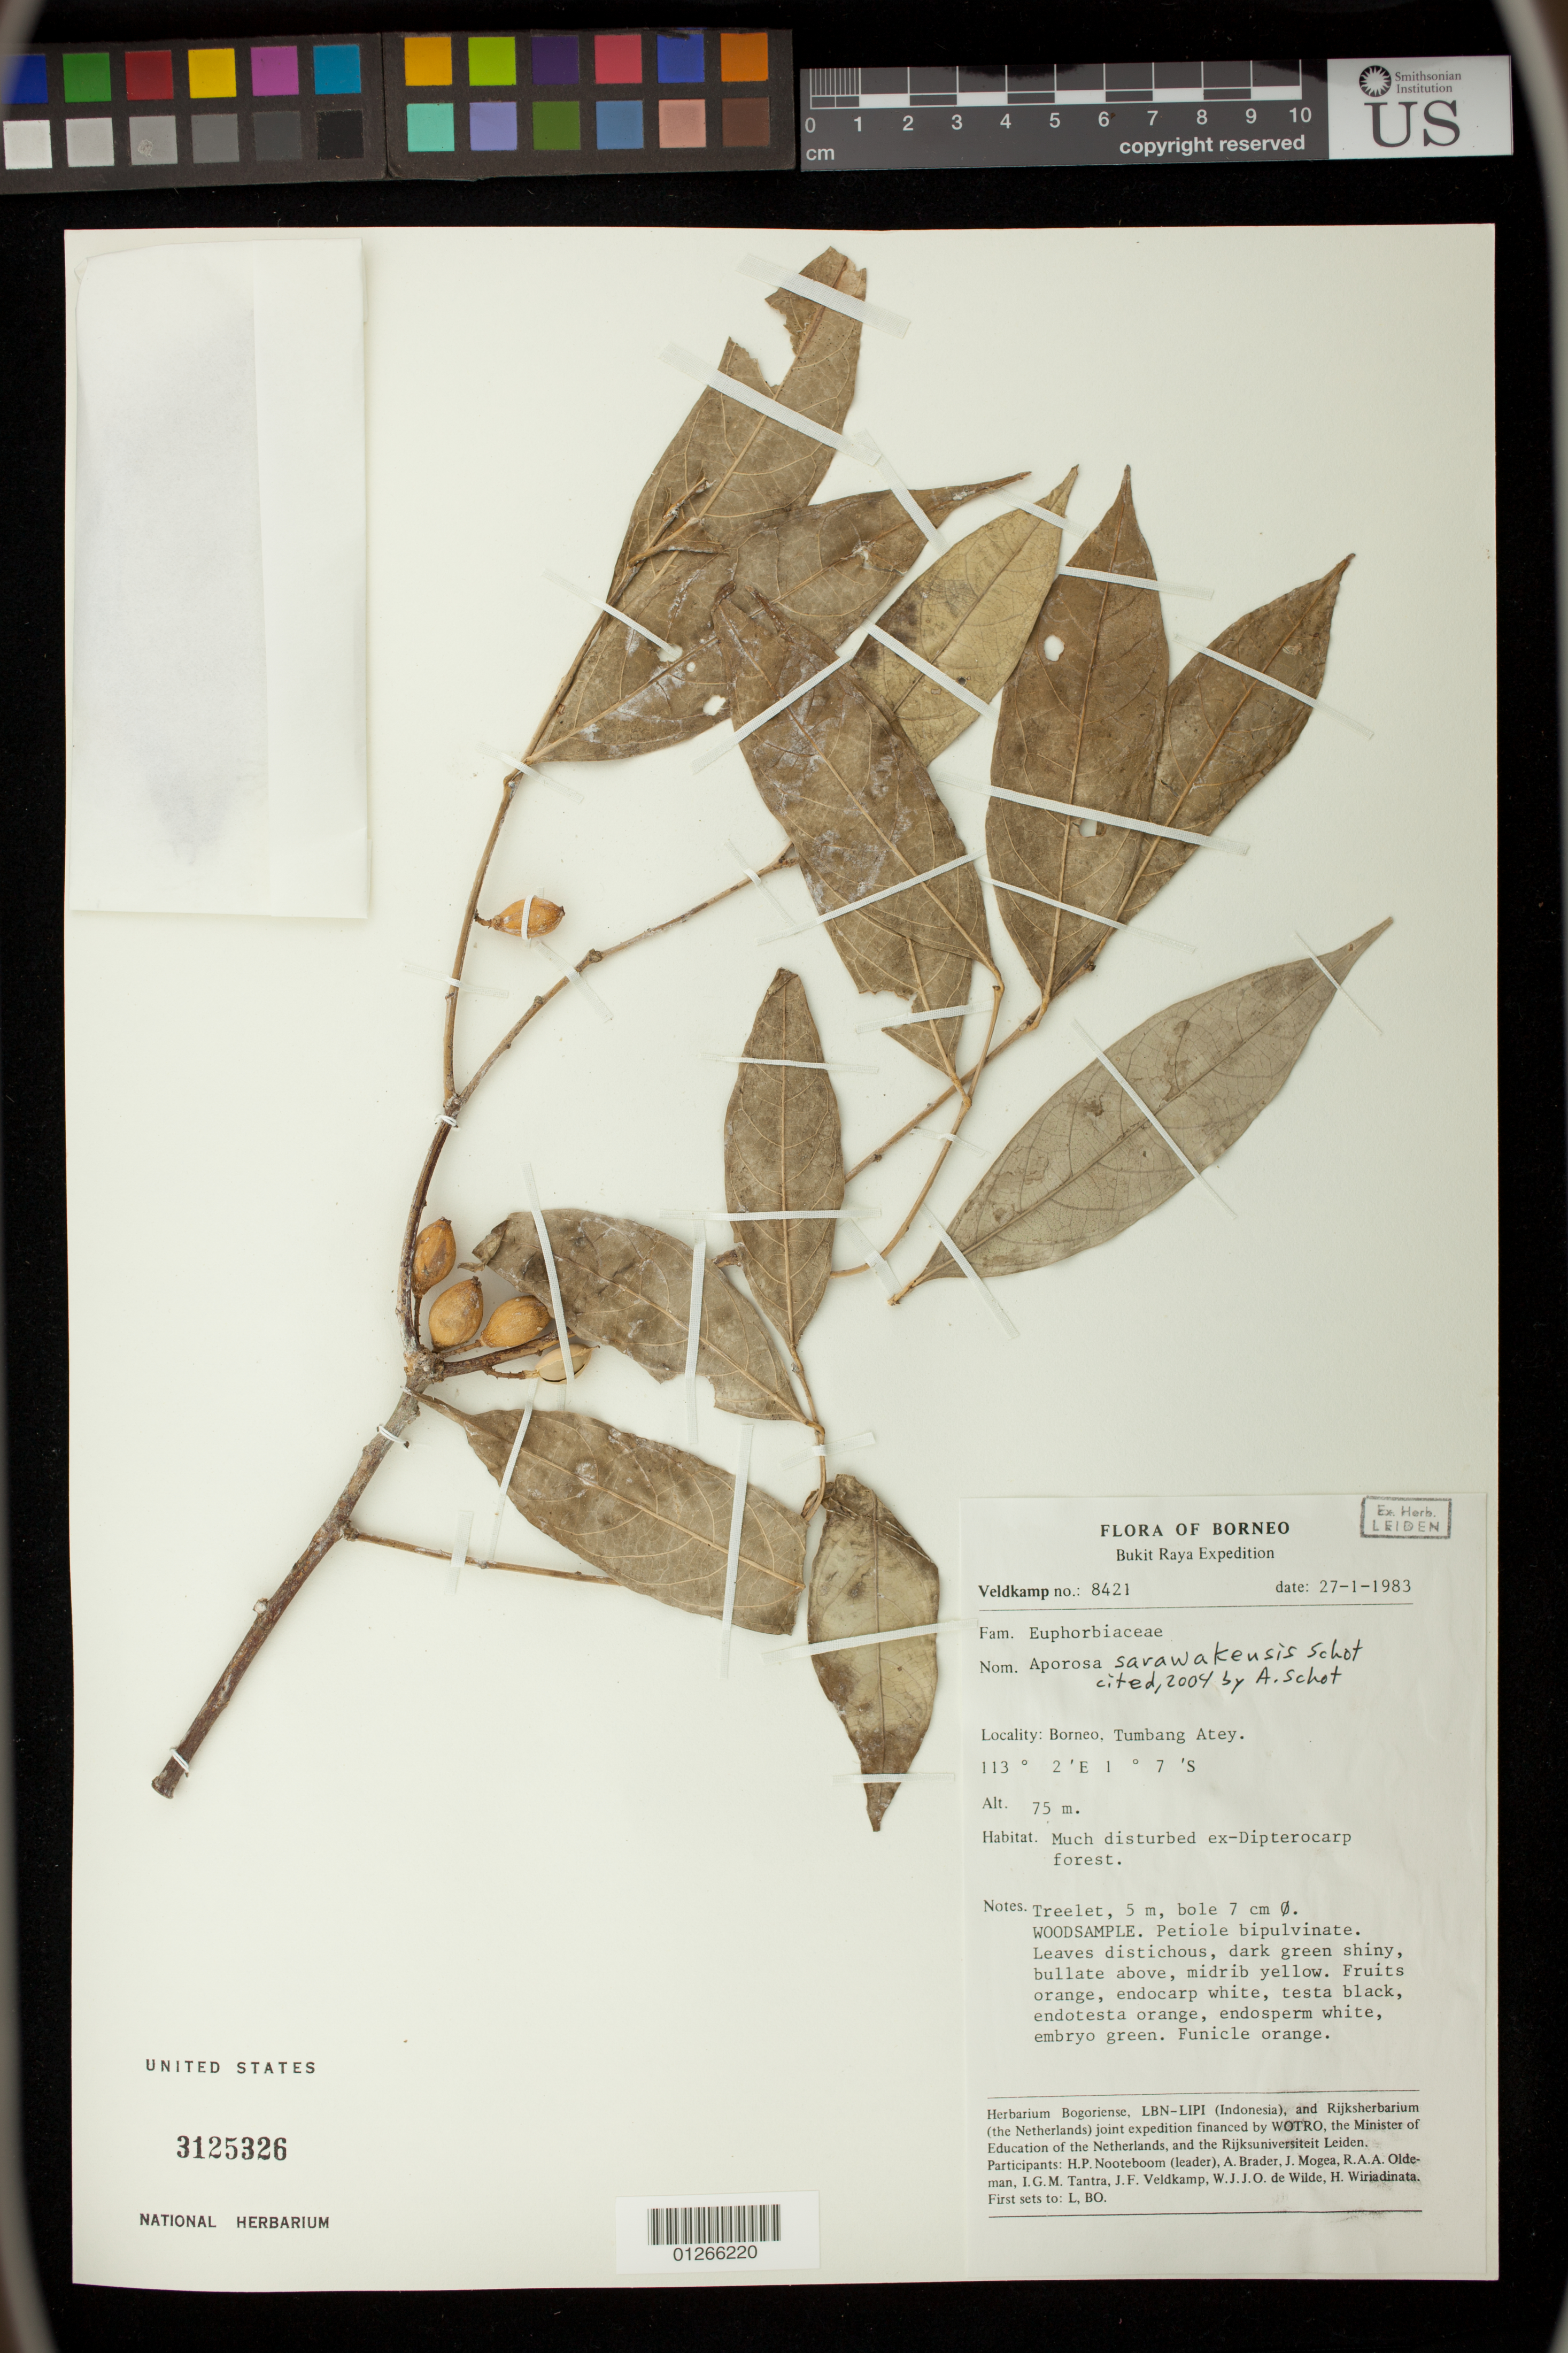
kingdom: Plantae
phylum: Tracheophyta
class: Magnoliopsida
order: Malpighiales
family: Phyllanthaceae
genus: Aporosa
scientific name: Aporosa sarawakensis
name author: Schot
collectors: J. F. Veldkamp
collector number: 8421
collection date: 1983-01-27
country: Indonesia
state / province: Kalimantan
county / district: Kalimantan Tengah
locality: Borneo. Bukit Raya. Tumbang Atey.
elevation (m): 75